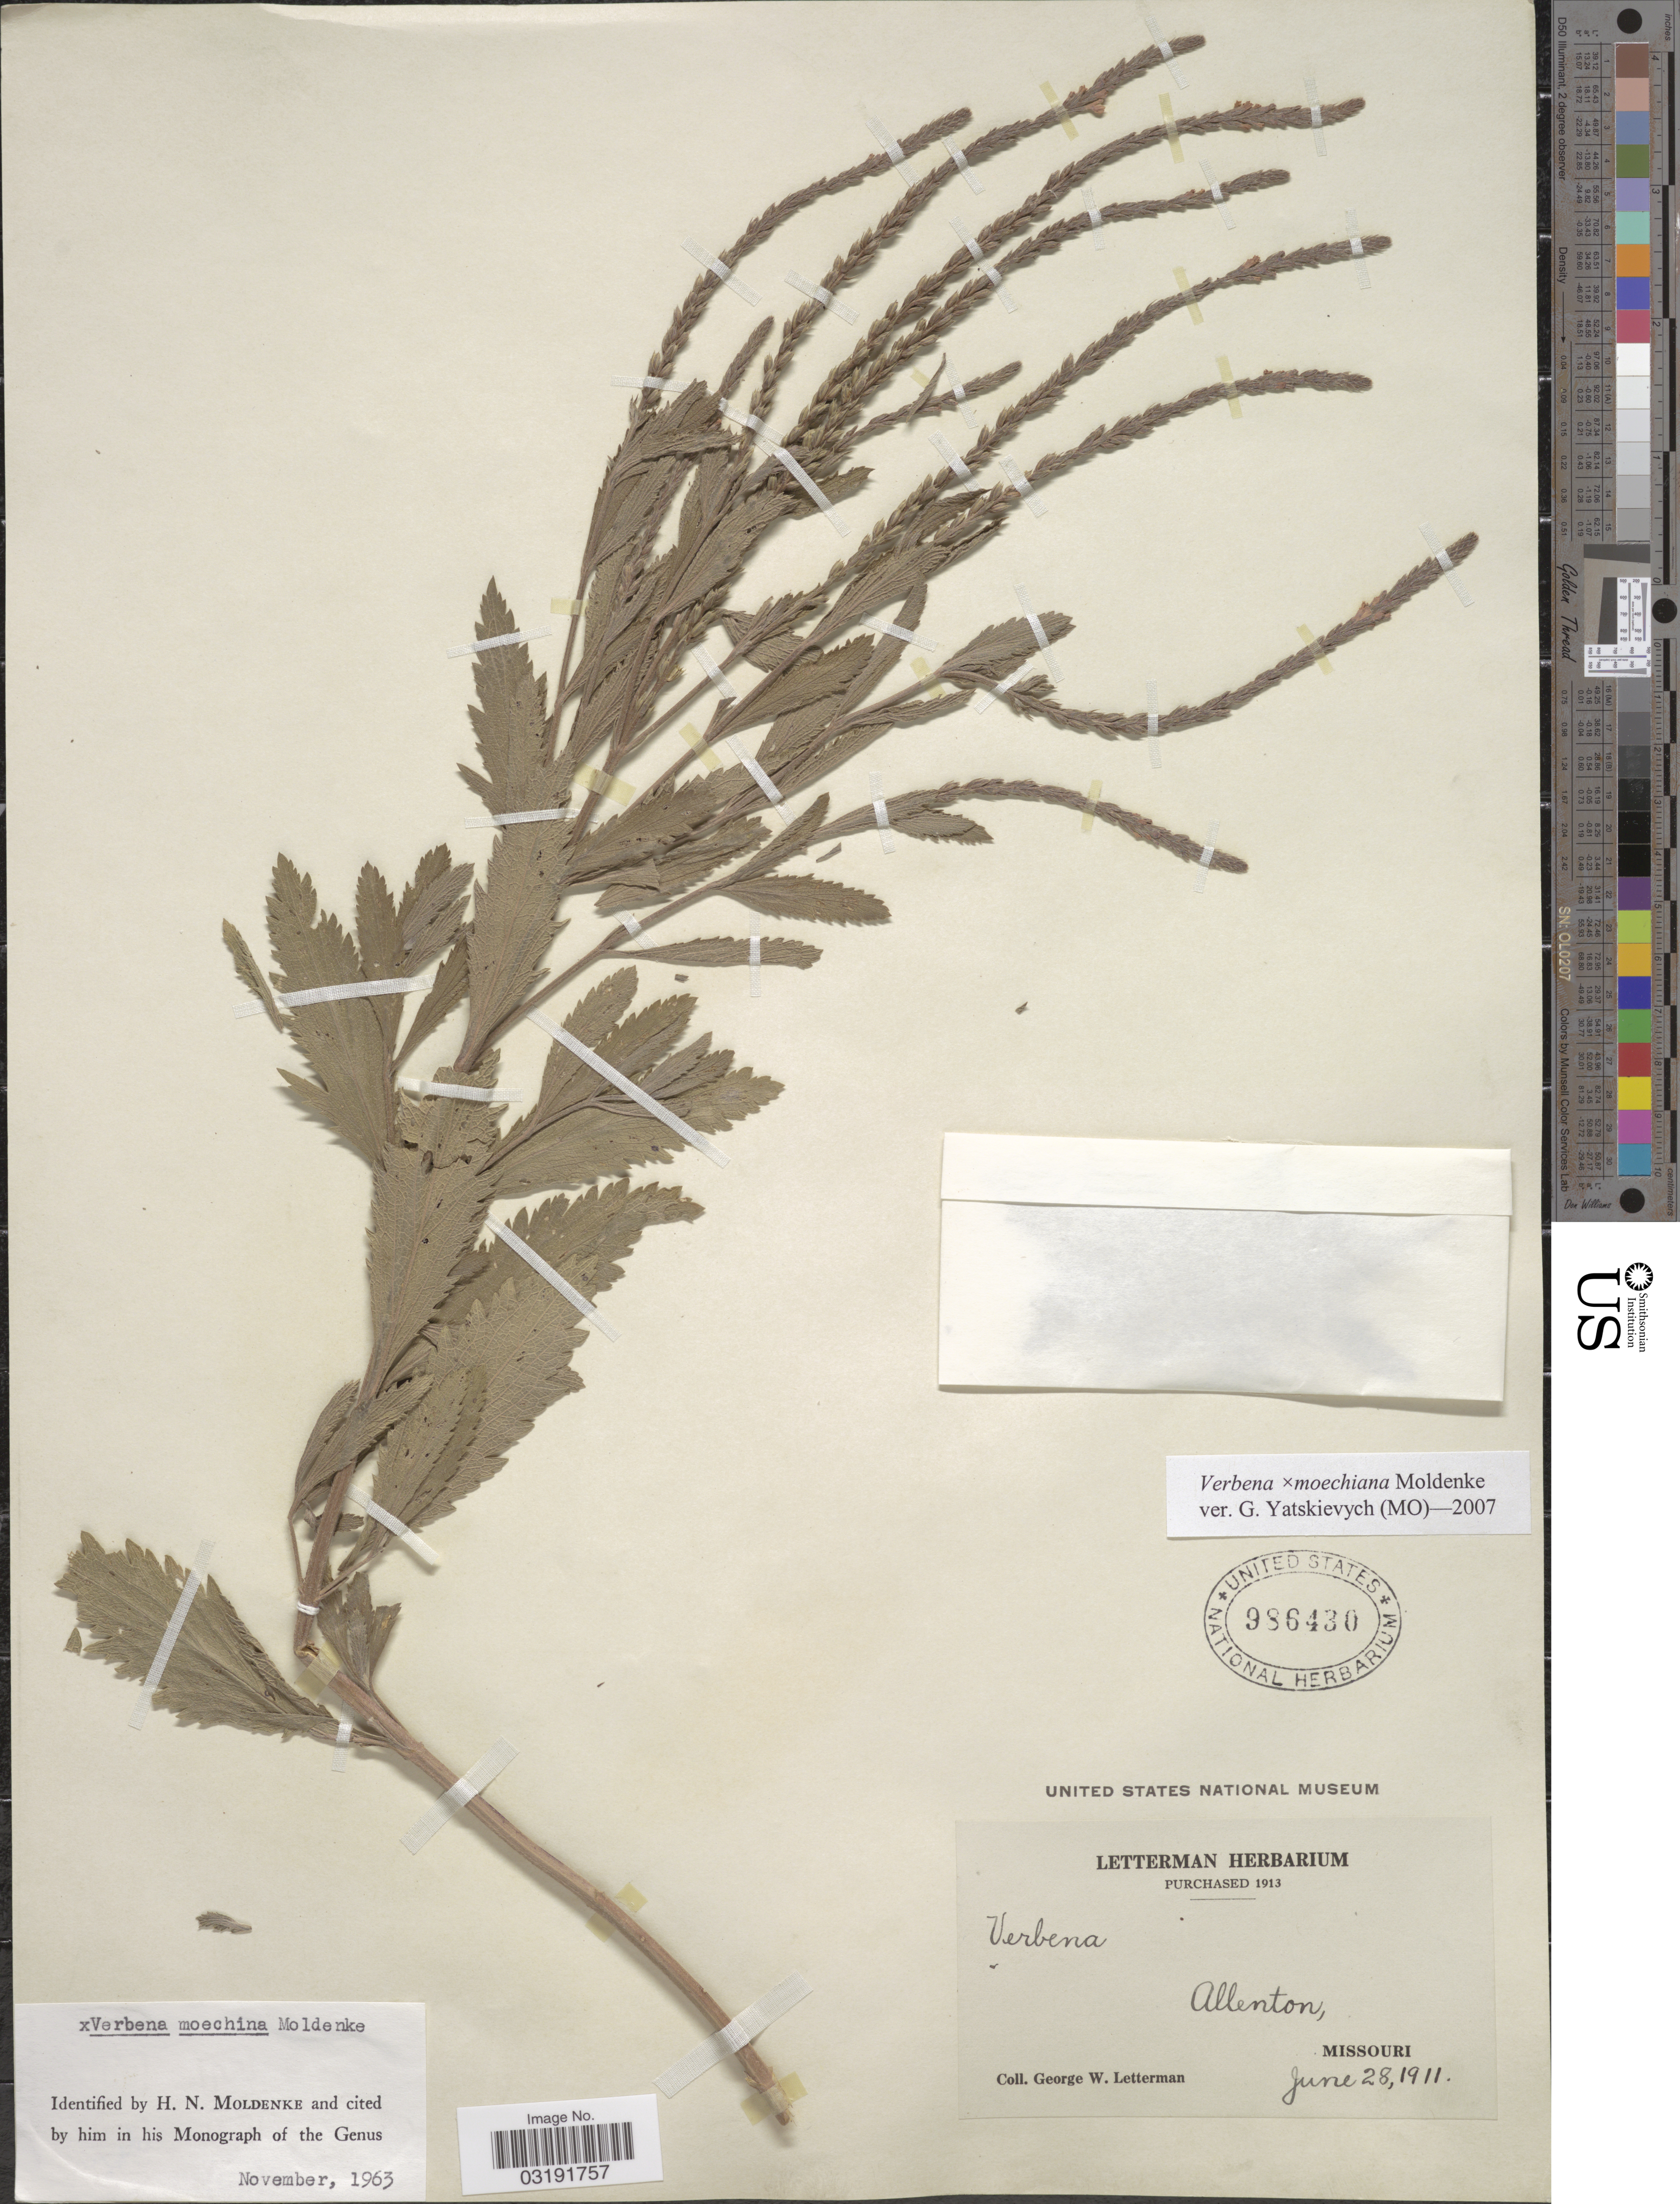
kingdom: Plantae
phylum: Tracheophyta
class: Magnoliopsida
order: Lamiales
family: Verbenaceae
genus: Verbena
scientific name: Verbena x moechina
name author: Moldenke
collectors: G. W. Letterman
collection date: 1911-06-28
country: United States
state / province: Missouri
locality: Allenton.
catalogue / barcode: US 986430